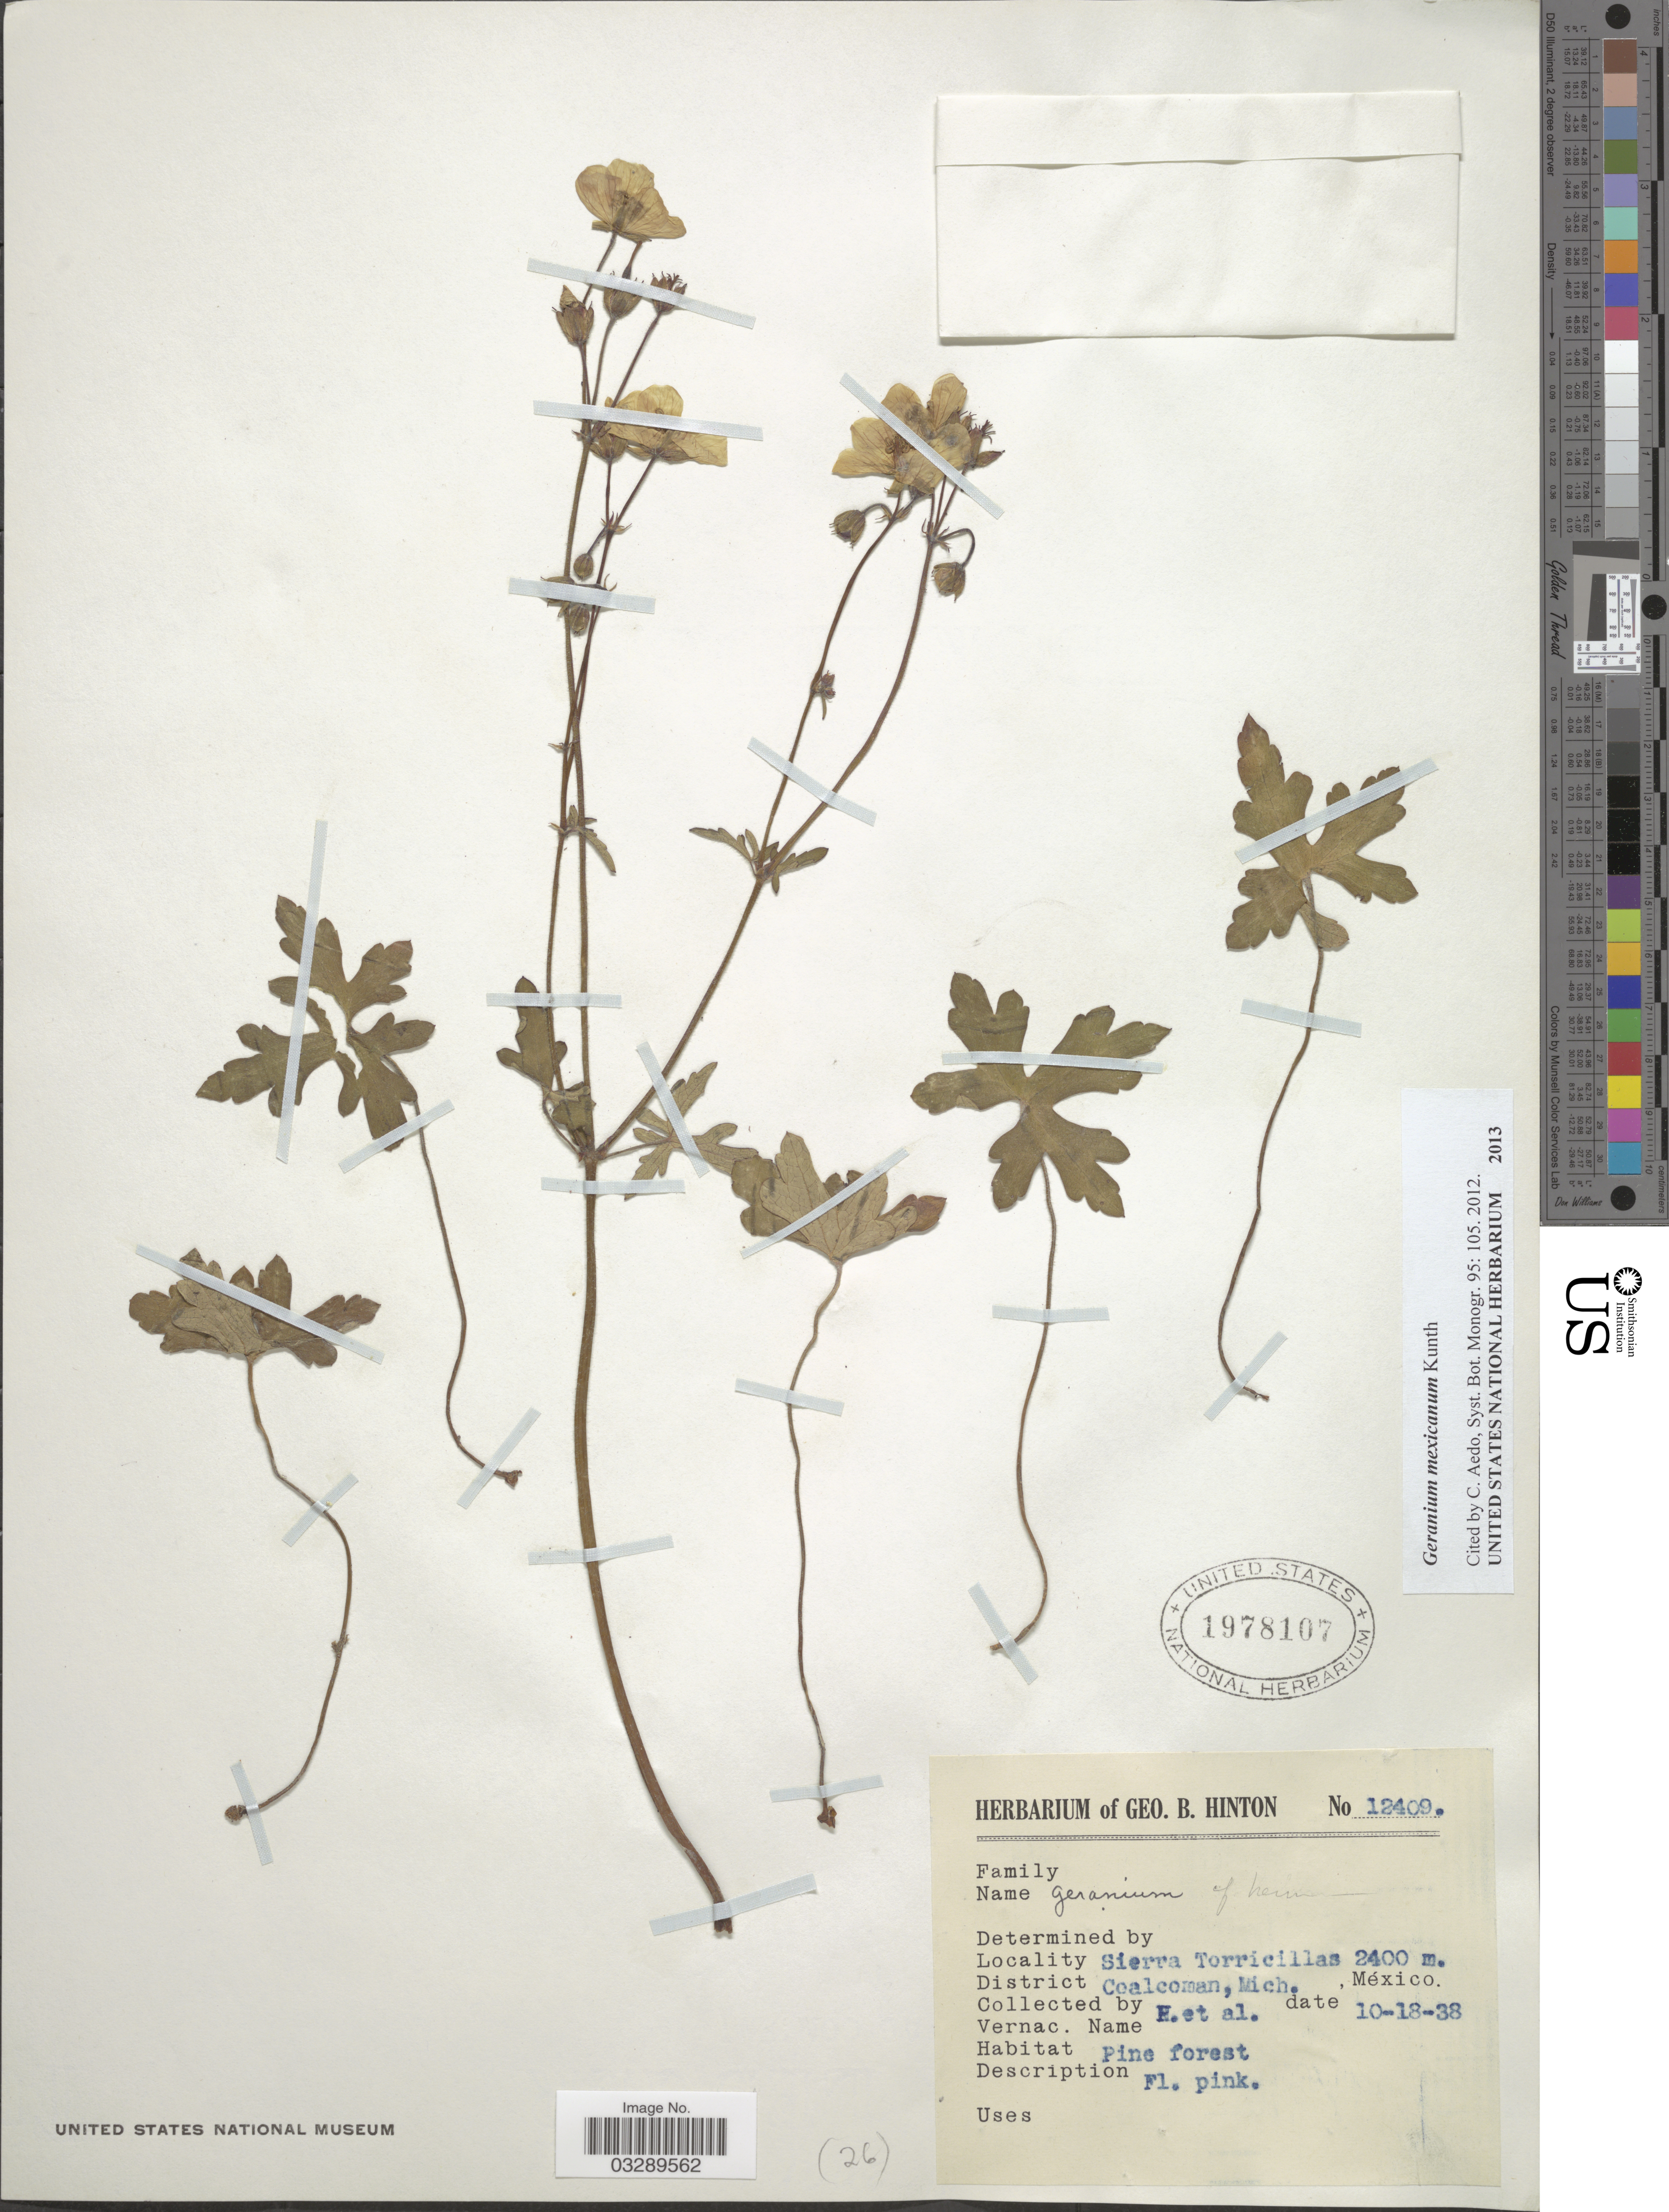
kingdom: Plantae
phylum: Tracheophyta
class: Magnoliopsida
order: Geraniales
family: Geraniaceae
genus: Geranium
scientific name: Geranium mexicanum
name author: Kunth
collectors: G. B. Hinton & et al.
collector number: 12409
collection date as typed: Transcribed d/m/y: 18/10/38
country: Mexico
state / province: Michoacán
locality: Sierra Torricillas. District Coalcoman.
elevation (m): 2400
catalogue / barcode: US 1978107